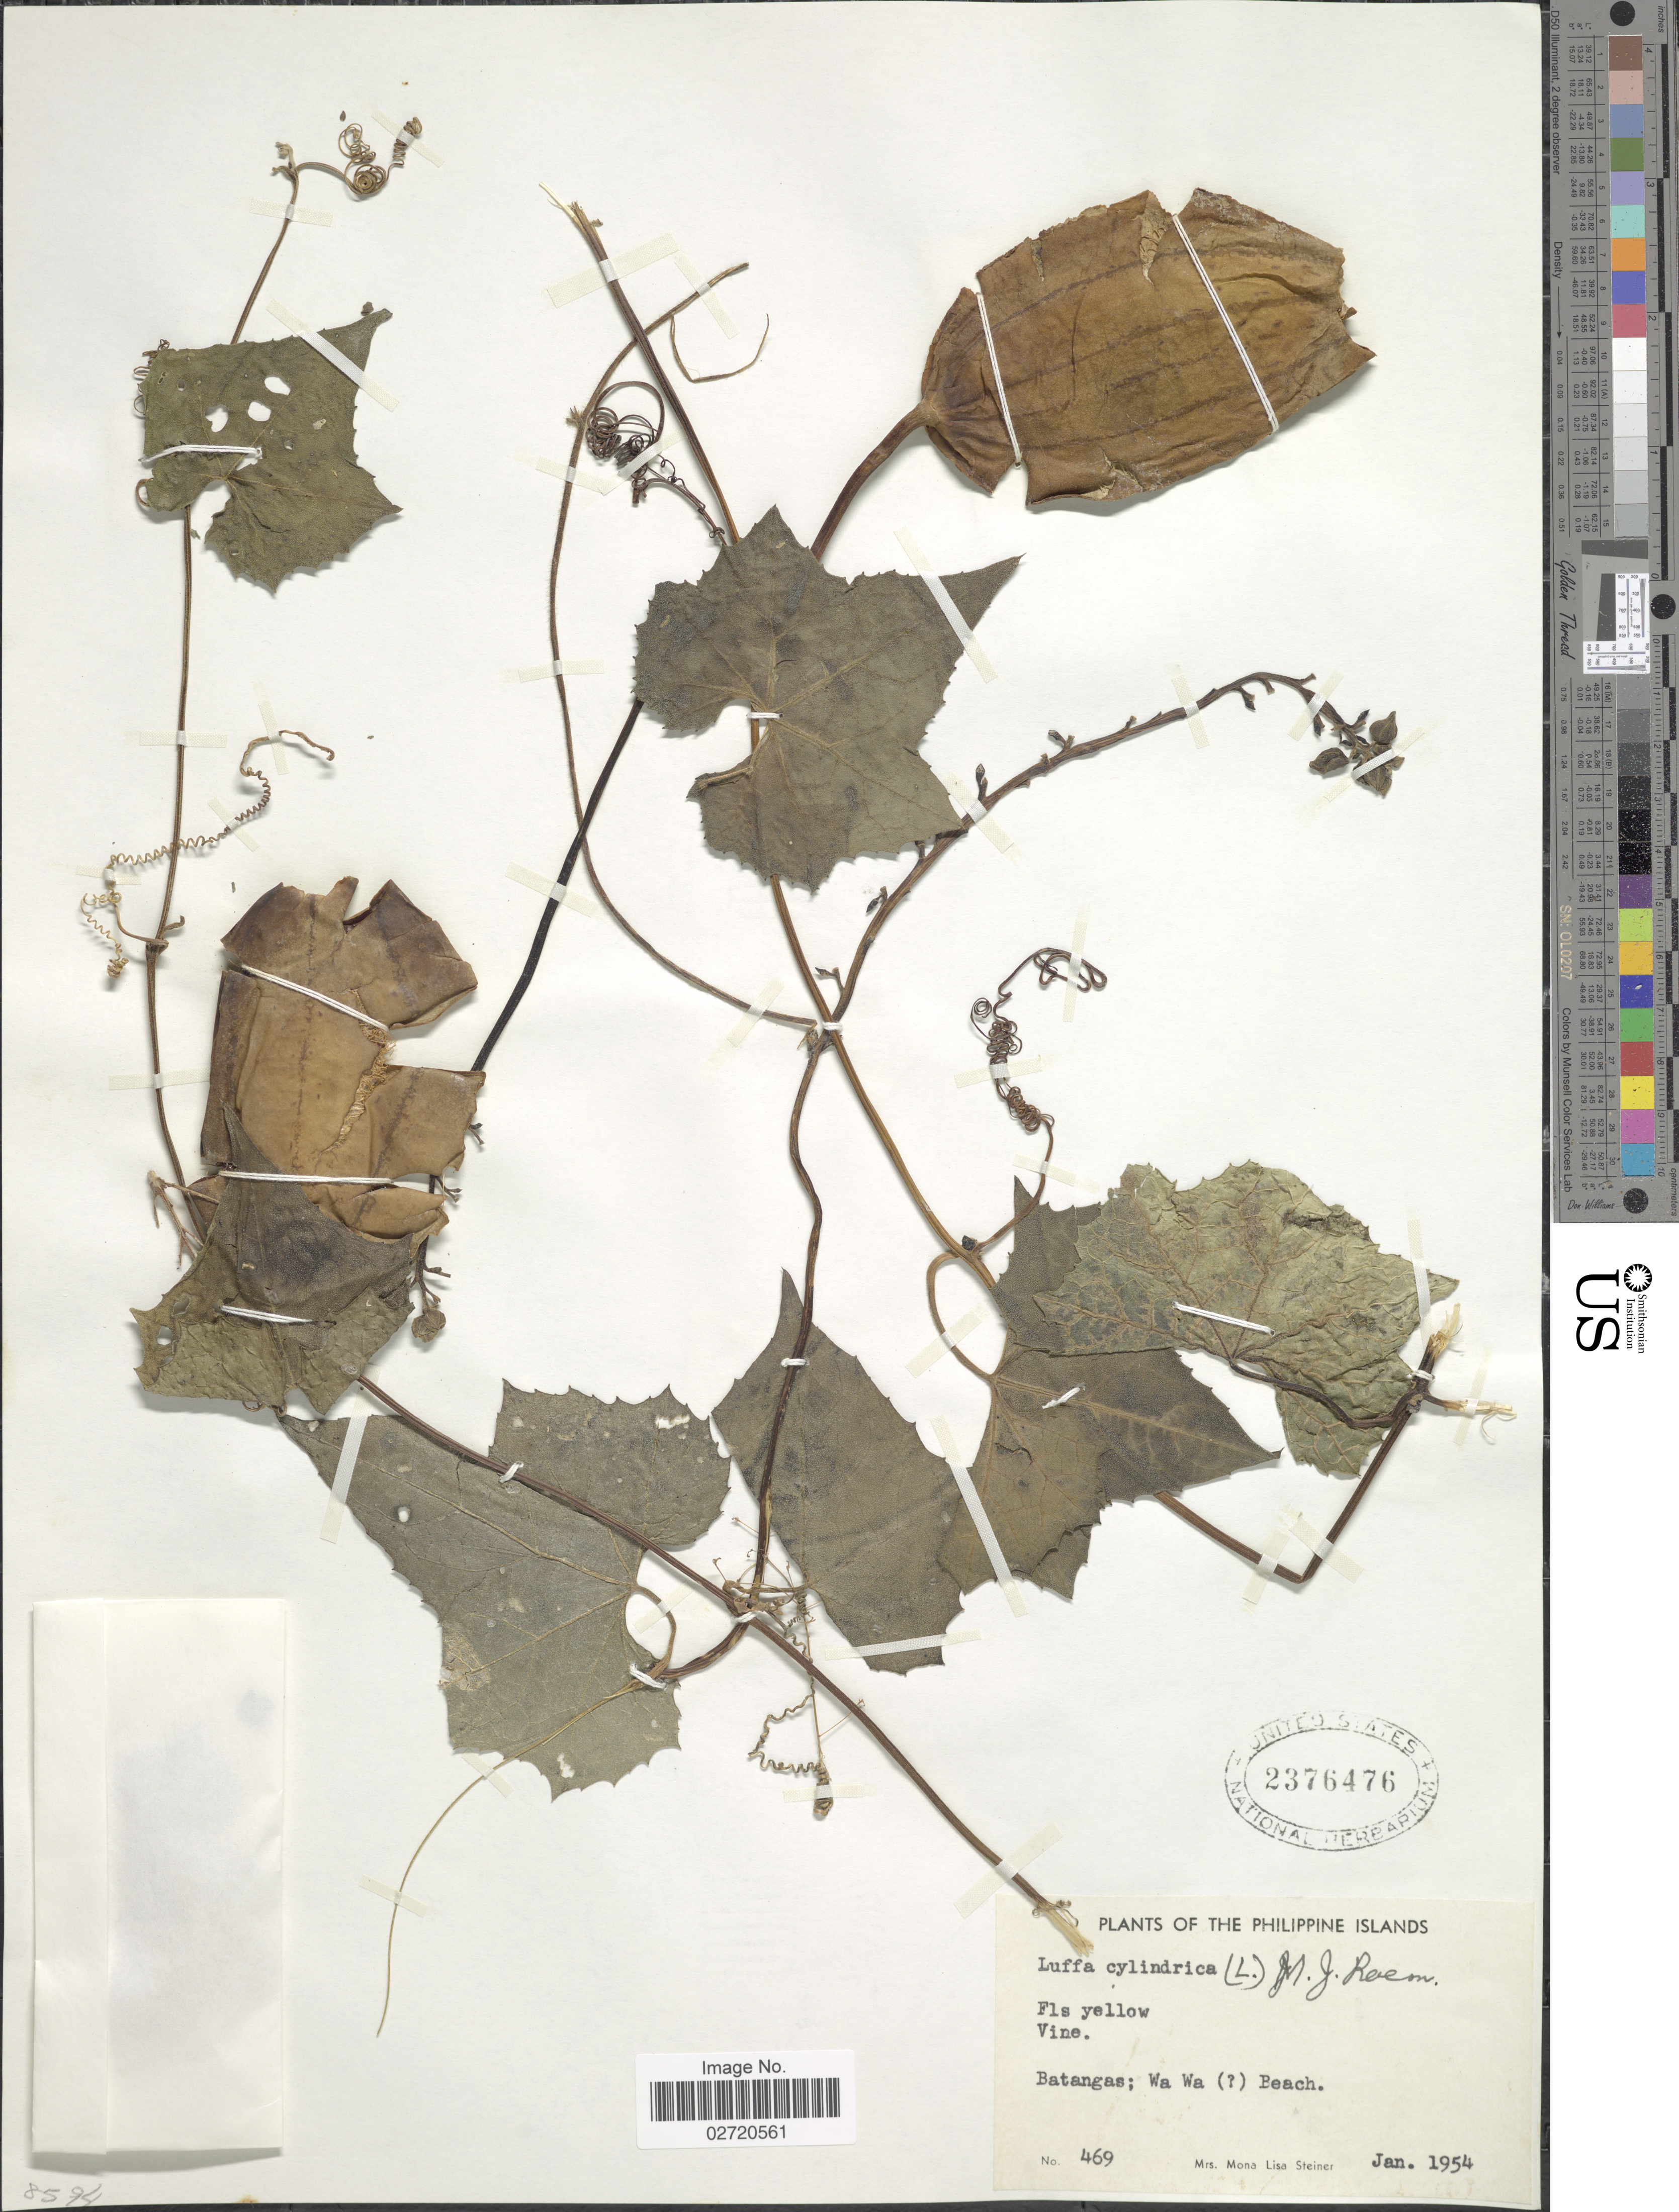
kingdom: Plantae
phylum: Tracheophyta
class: Magnoliopsida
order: Cucurbitales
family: Cucurbitaceae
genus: Luffa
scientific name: Luffa aegyptiaca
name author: Mill.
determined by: Strong, Mark T., (BOT), Smithsonian Institution - National Museum of Natural History (UNITED STATES)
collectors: M. Steiner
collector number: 469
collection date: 1954-01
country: Philippines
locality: Philippine Islands. Batangas; Wa Wa Beach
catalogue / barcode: US 2376476